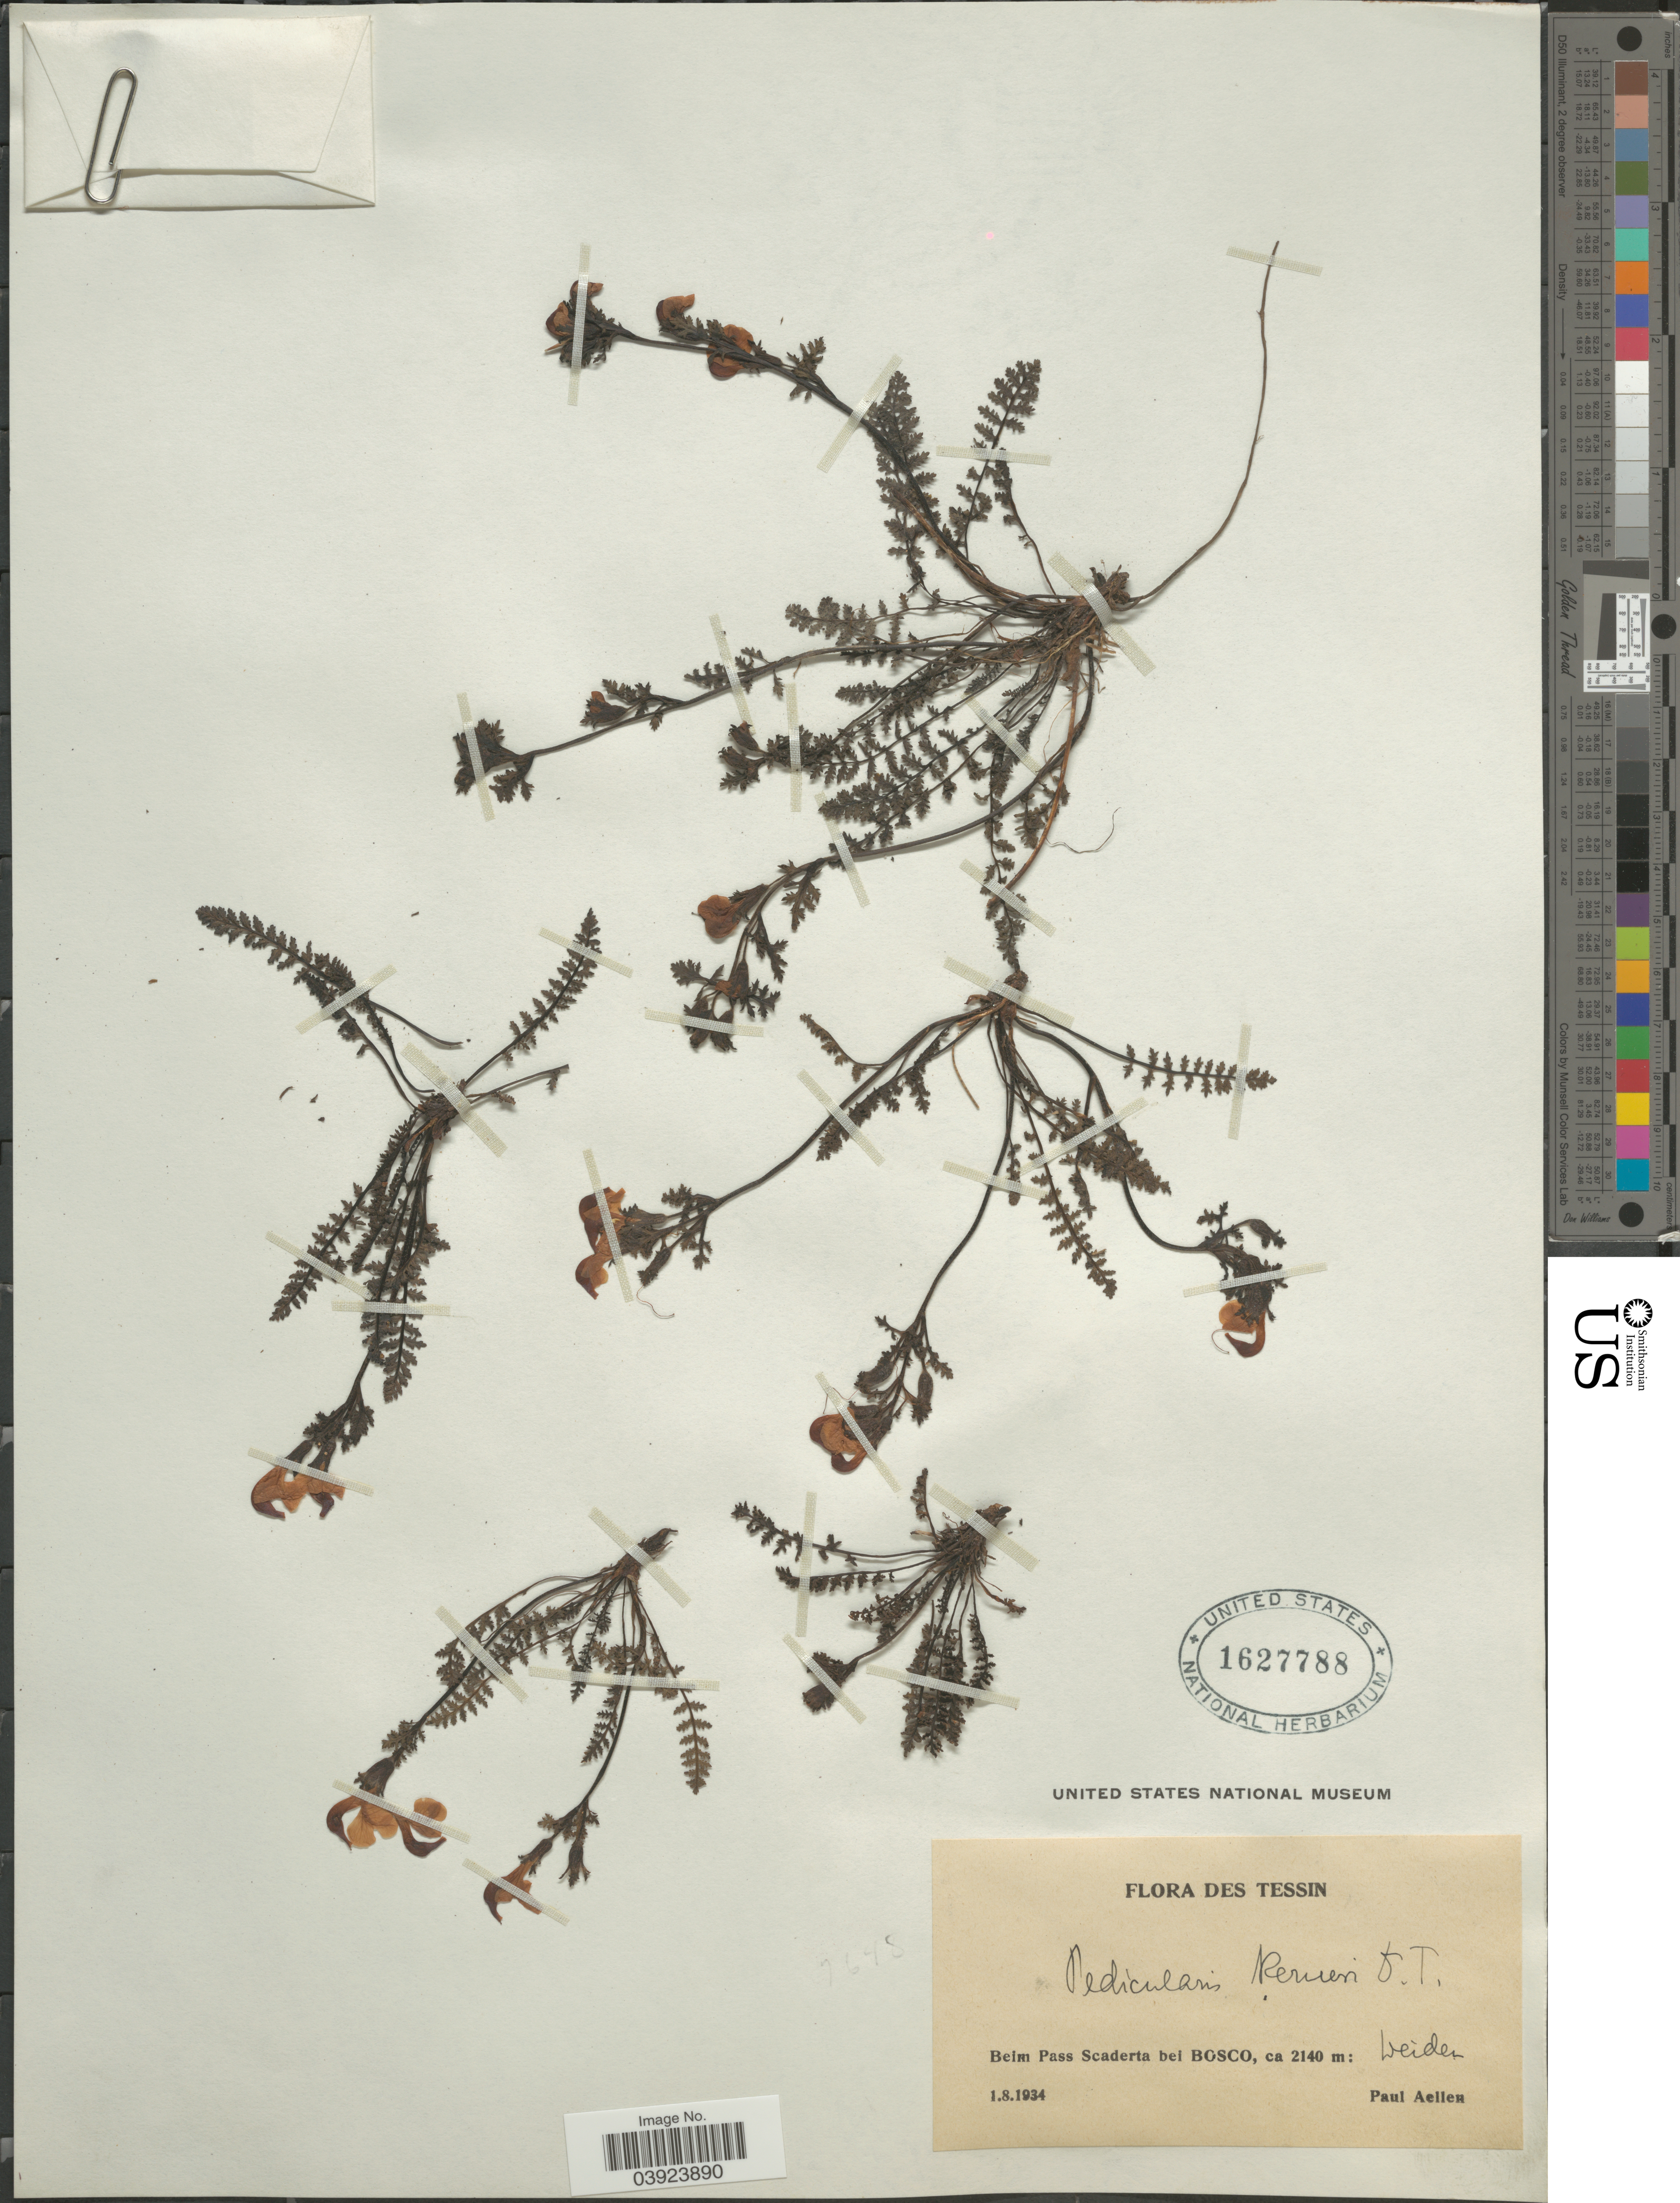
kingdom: Plantae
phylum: Tracheophyta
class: Magnoliopsida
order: Lamiales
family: Orobanchaceae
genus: Pedicularis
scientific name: Pedicularis kerneri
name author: Dalla Torre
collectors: P. Aellen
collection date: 1934-08-01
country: Switzerland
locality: Tessin. Beim Pass Scaderta bei Bosco: Weiden.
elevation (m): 2140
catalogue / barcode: US 1627788